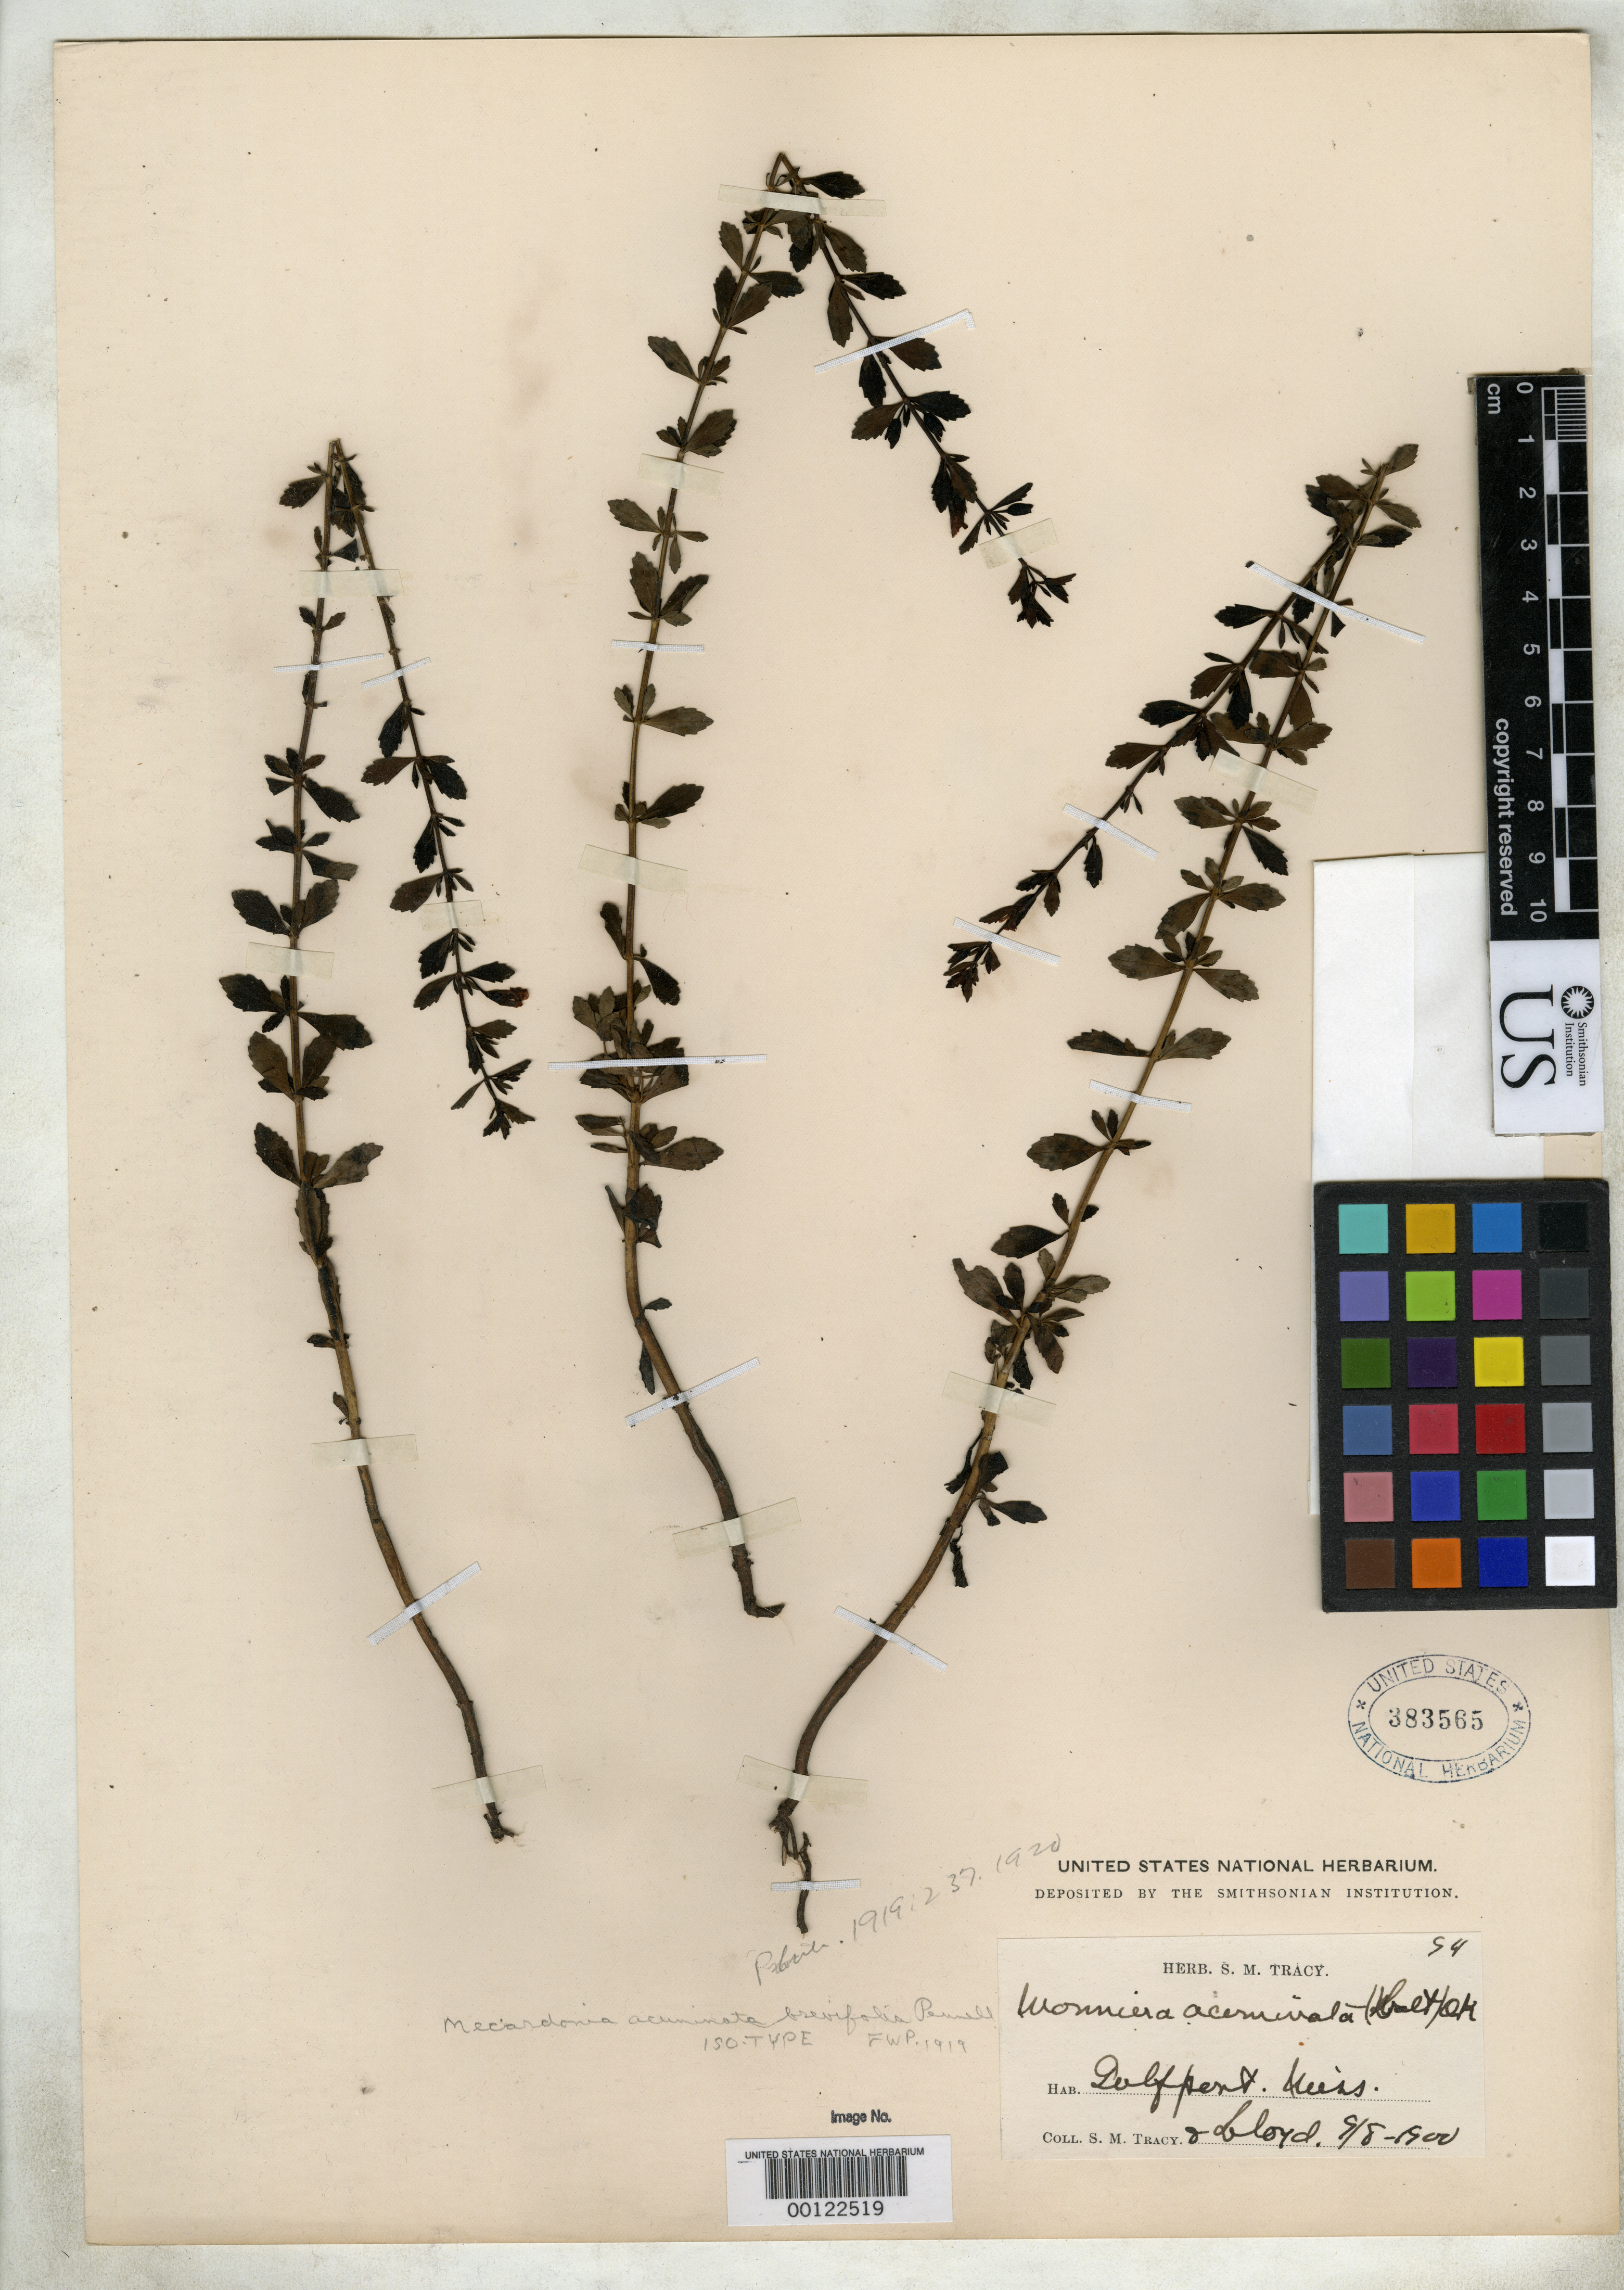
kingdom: Plantae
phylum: Tracheophyta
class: Magnoliopsida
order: Lamiales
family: Plantaginaceae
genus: Mecardonia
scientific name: Mecardonia acuminata var. brevifolia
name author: Pennell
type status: Isotype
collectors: S. M. Tracy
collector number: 94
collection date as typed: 08 Sep 1900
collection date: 1900-09-08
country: United States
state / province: Mississippi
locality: Gulfport.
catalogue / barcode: US 383565